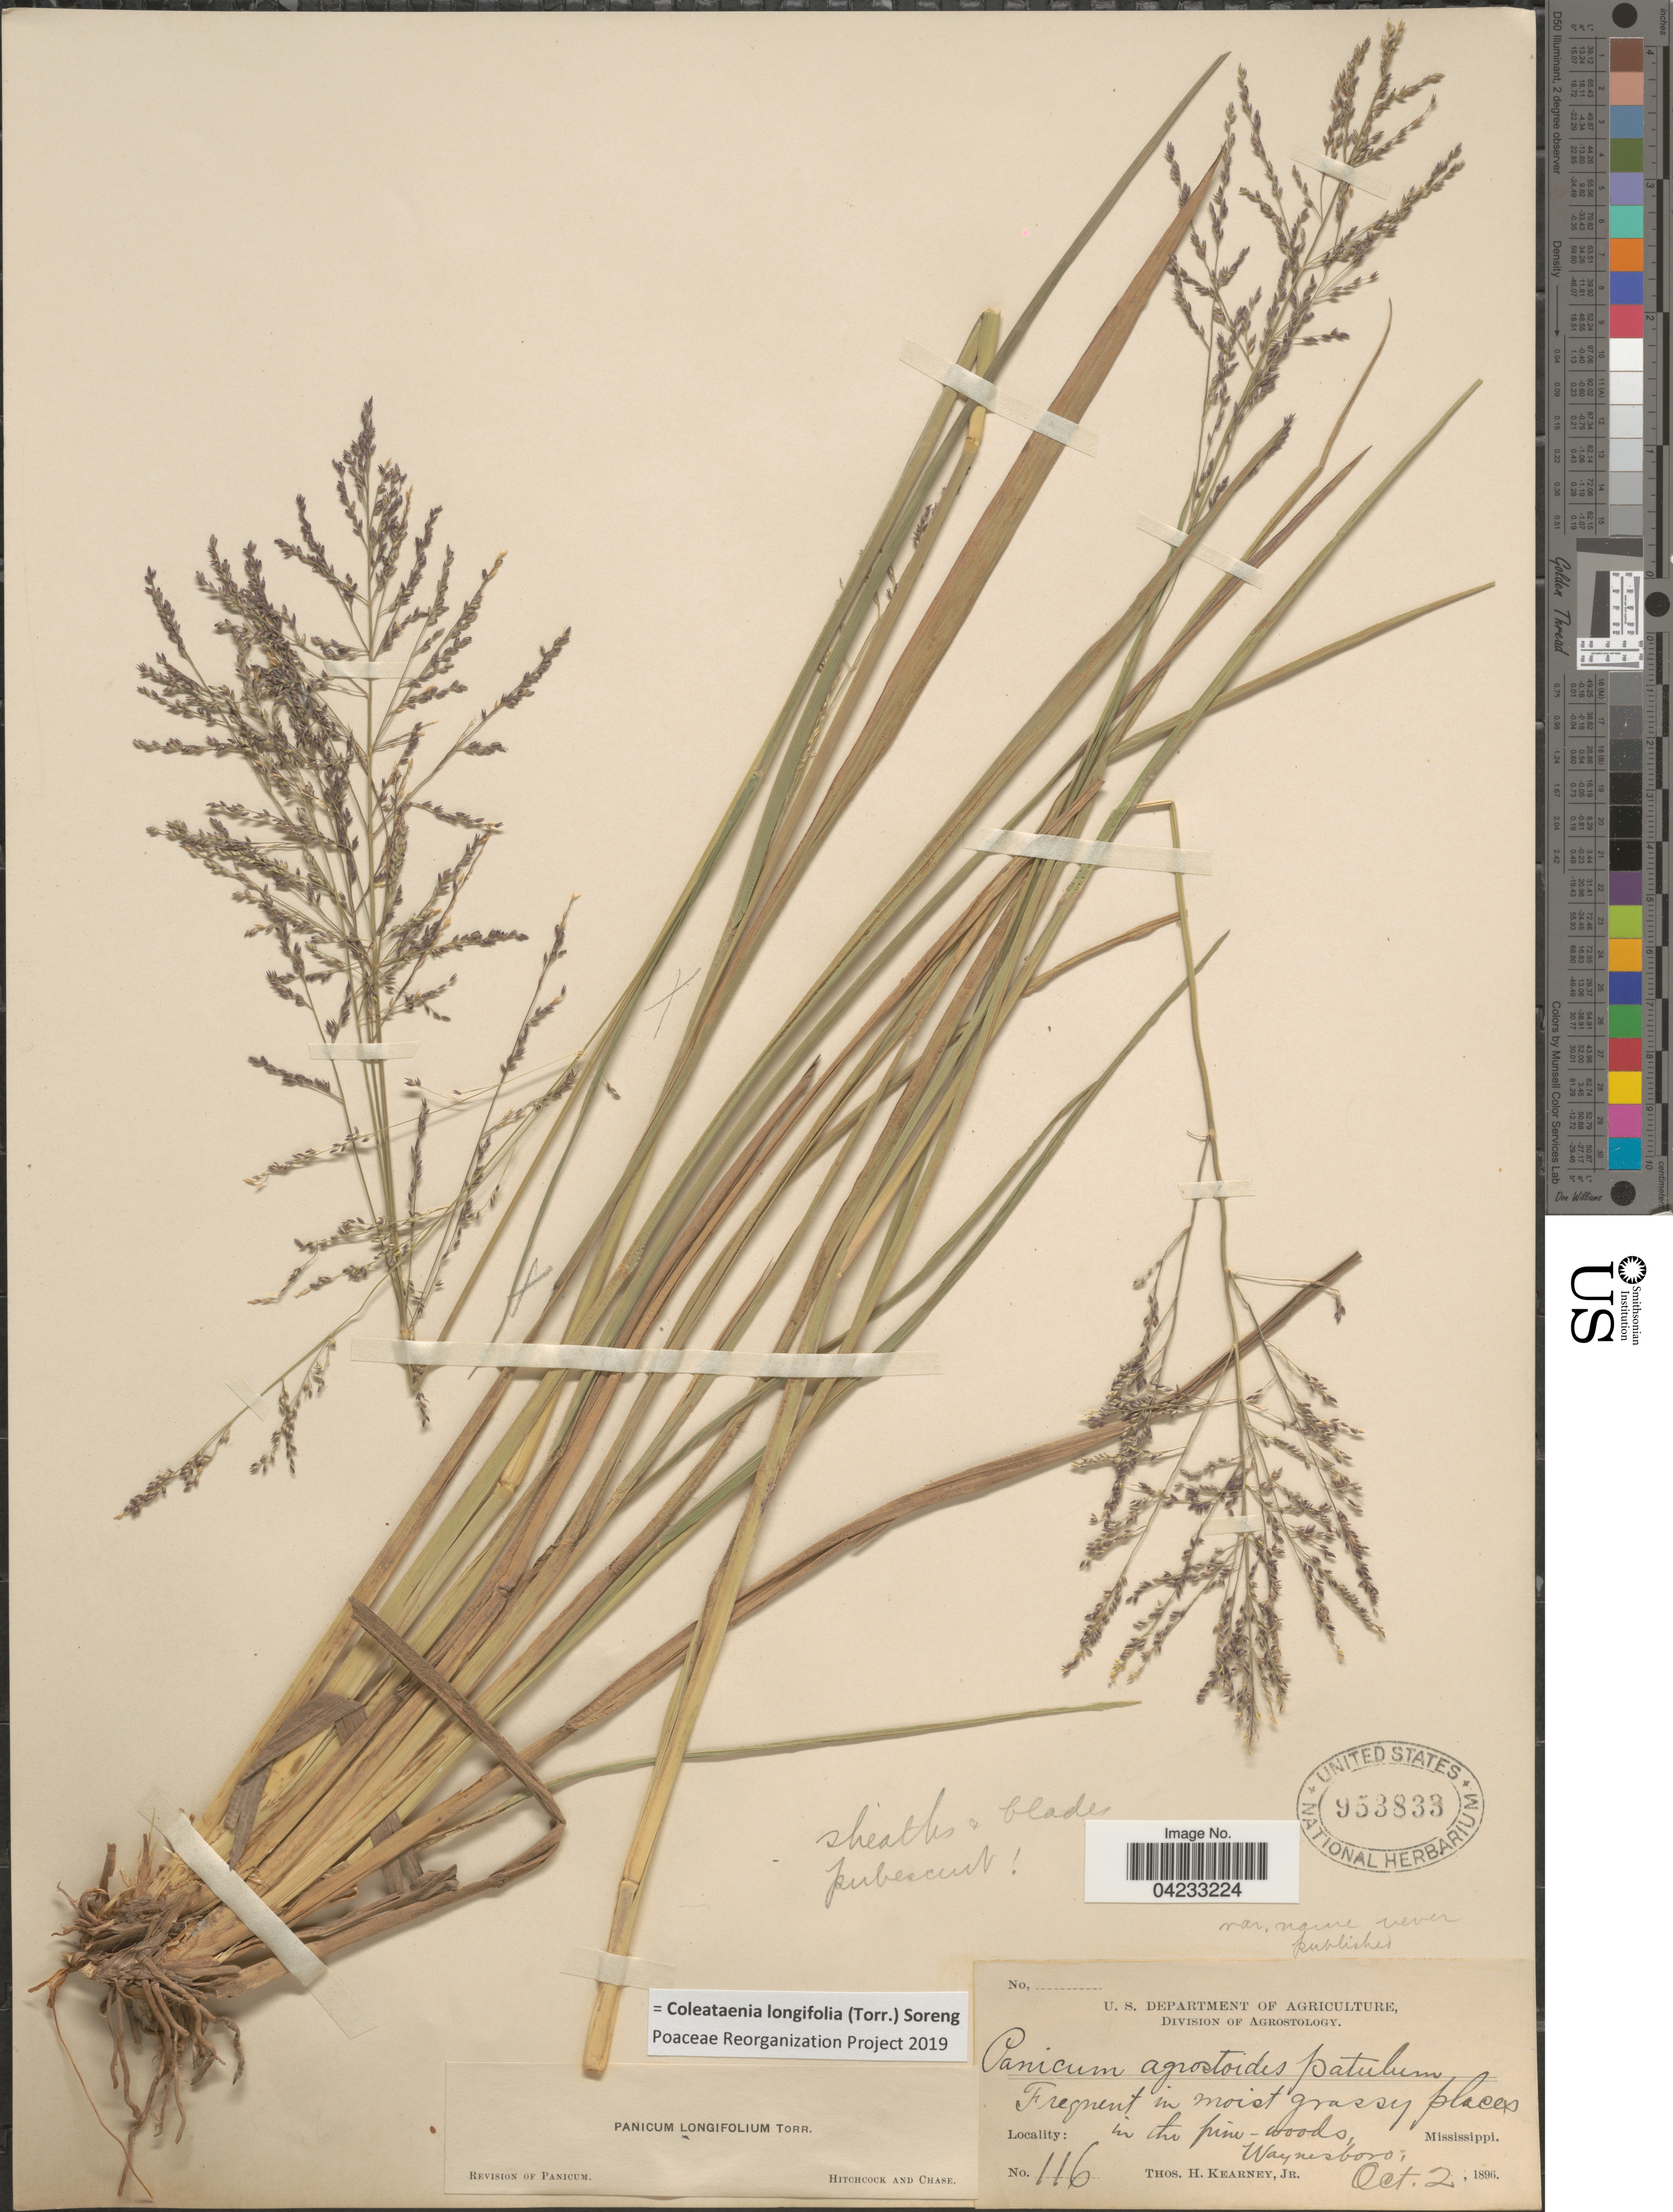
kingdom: Plantae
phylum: Tracheophyta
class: Liliopsida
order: Poales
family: Poaceae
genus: Coleataenia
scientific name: Coleataenia longifolia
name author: (Torr.) Soreng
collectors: T. H. Kearney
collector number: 116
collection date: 1896-10-02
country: United States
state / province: Mississippi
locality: Frequent in moist grassy places in the pine-woods, Waynesboro.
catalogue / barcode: US 953833